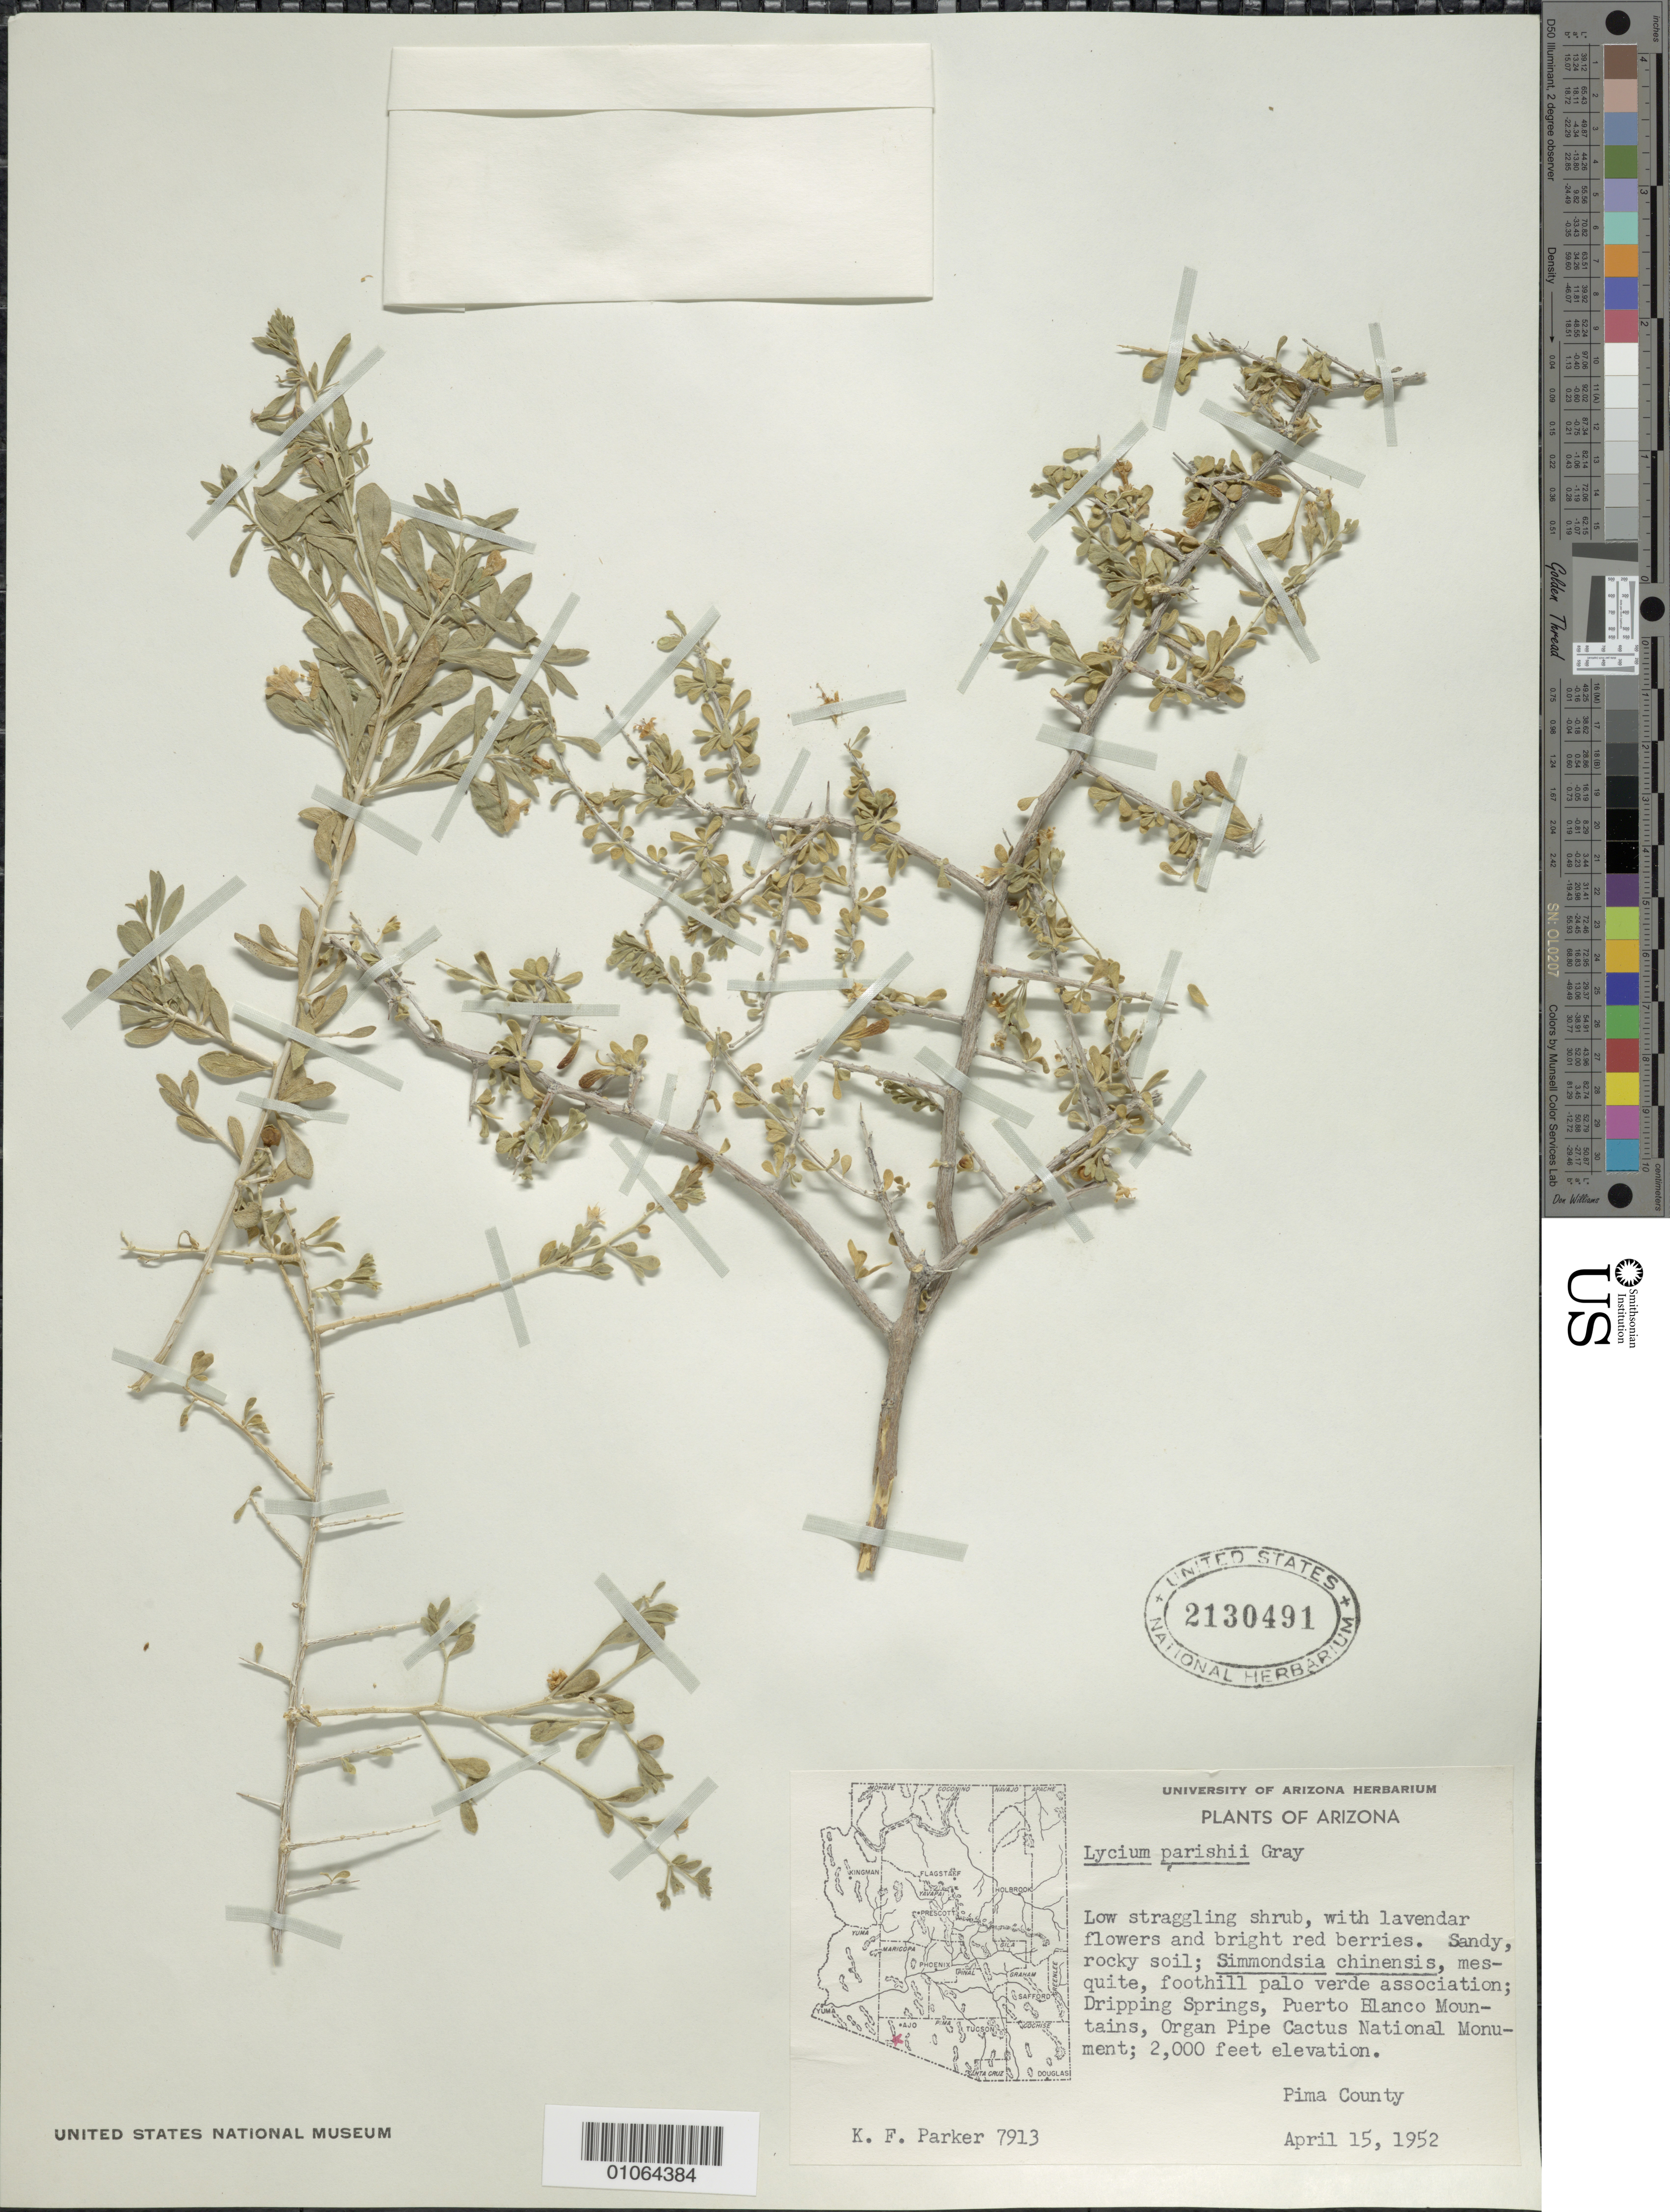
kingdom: Plantae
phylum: Tracheophyta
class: Magnoliopsida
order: Solanales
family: Solanaceae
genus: Lycium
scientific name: Lycium parishii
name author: A. Gray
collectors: K. F. Parker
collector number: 7913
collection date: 1952-04-15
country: United States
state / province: Arizona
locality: Dripping Springs, Puerto Blanco Mountains, Organ Pipe Cactus National Monument. Pima County.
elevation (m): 610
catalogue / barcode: US 2130491